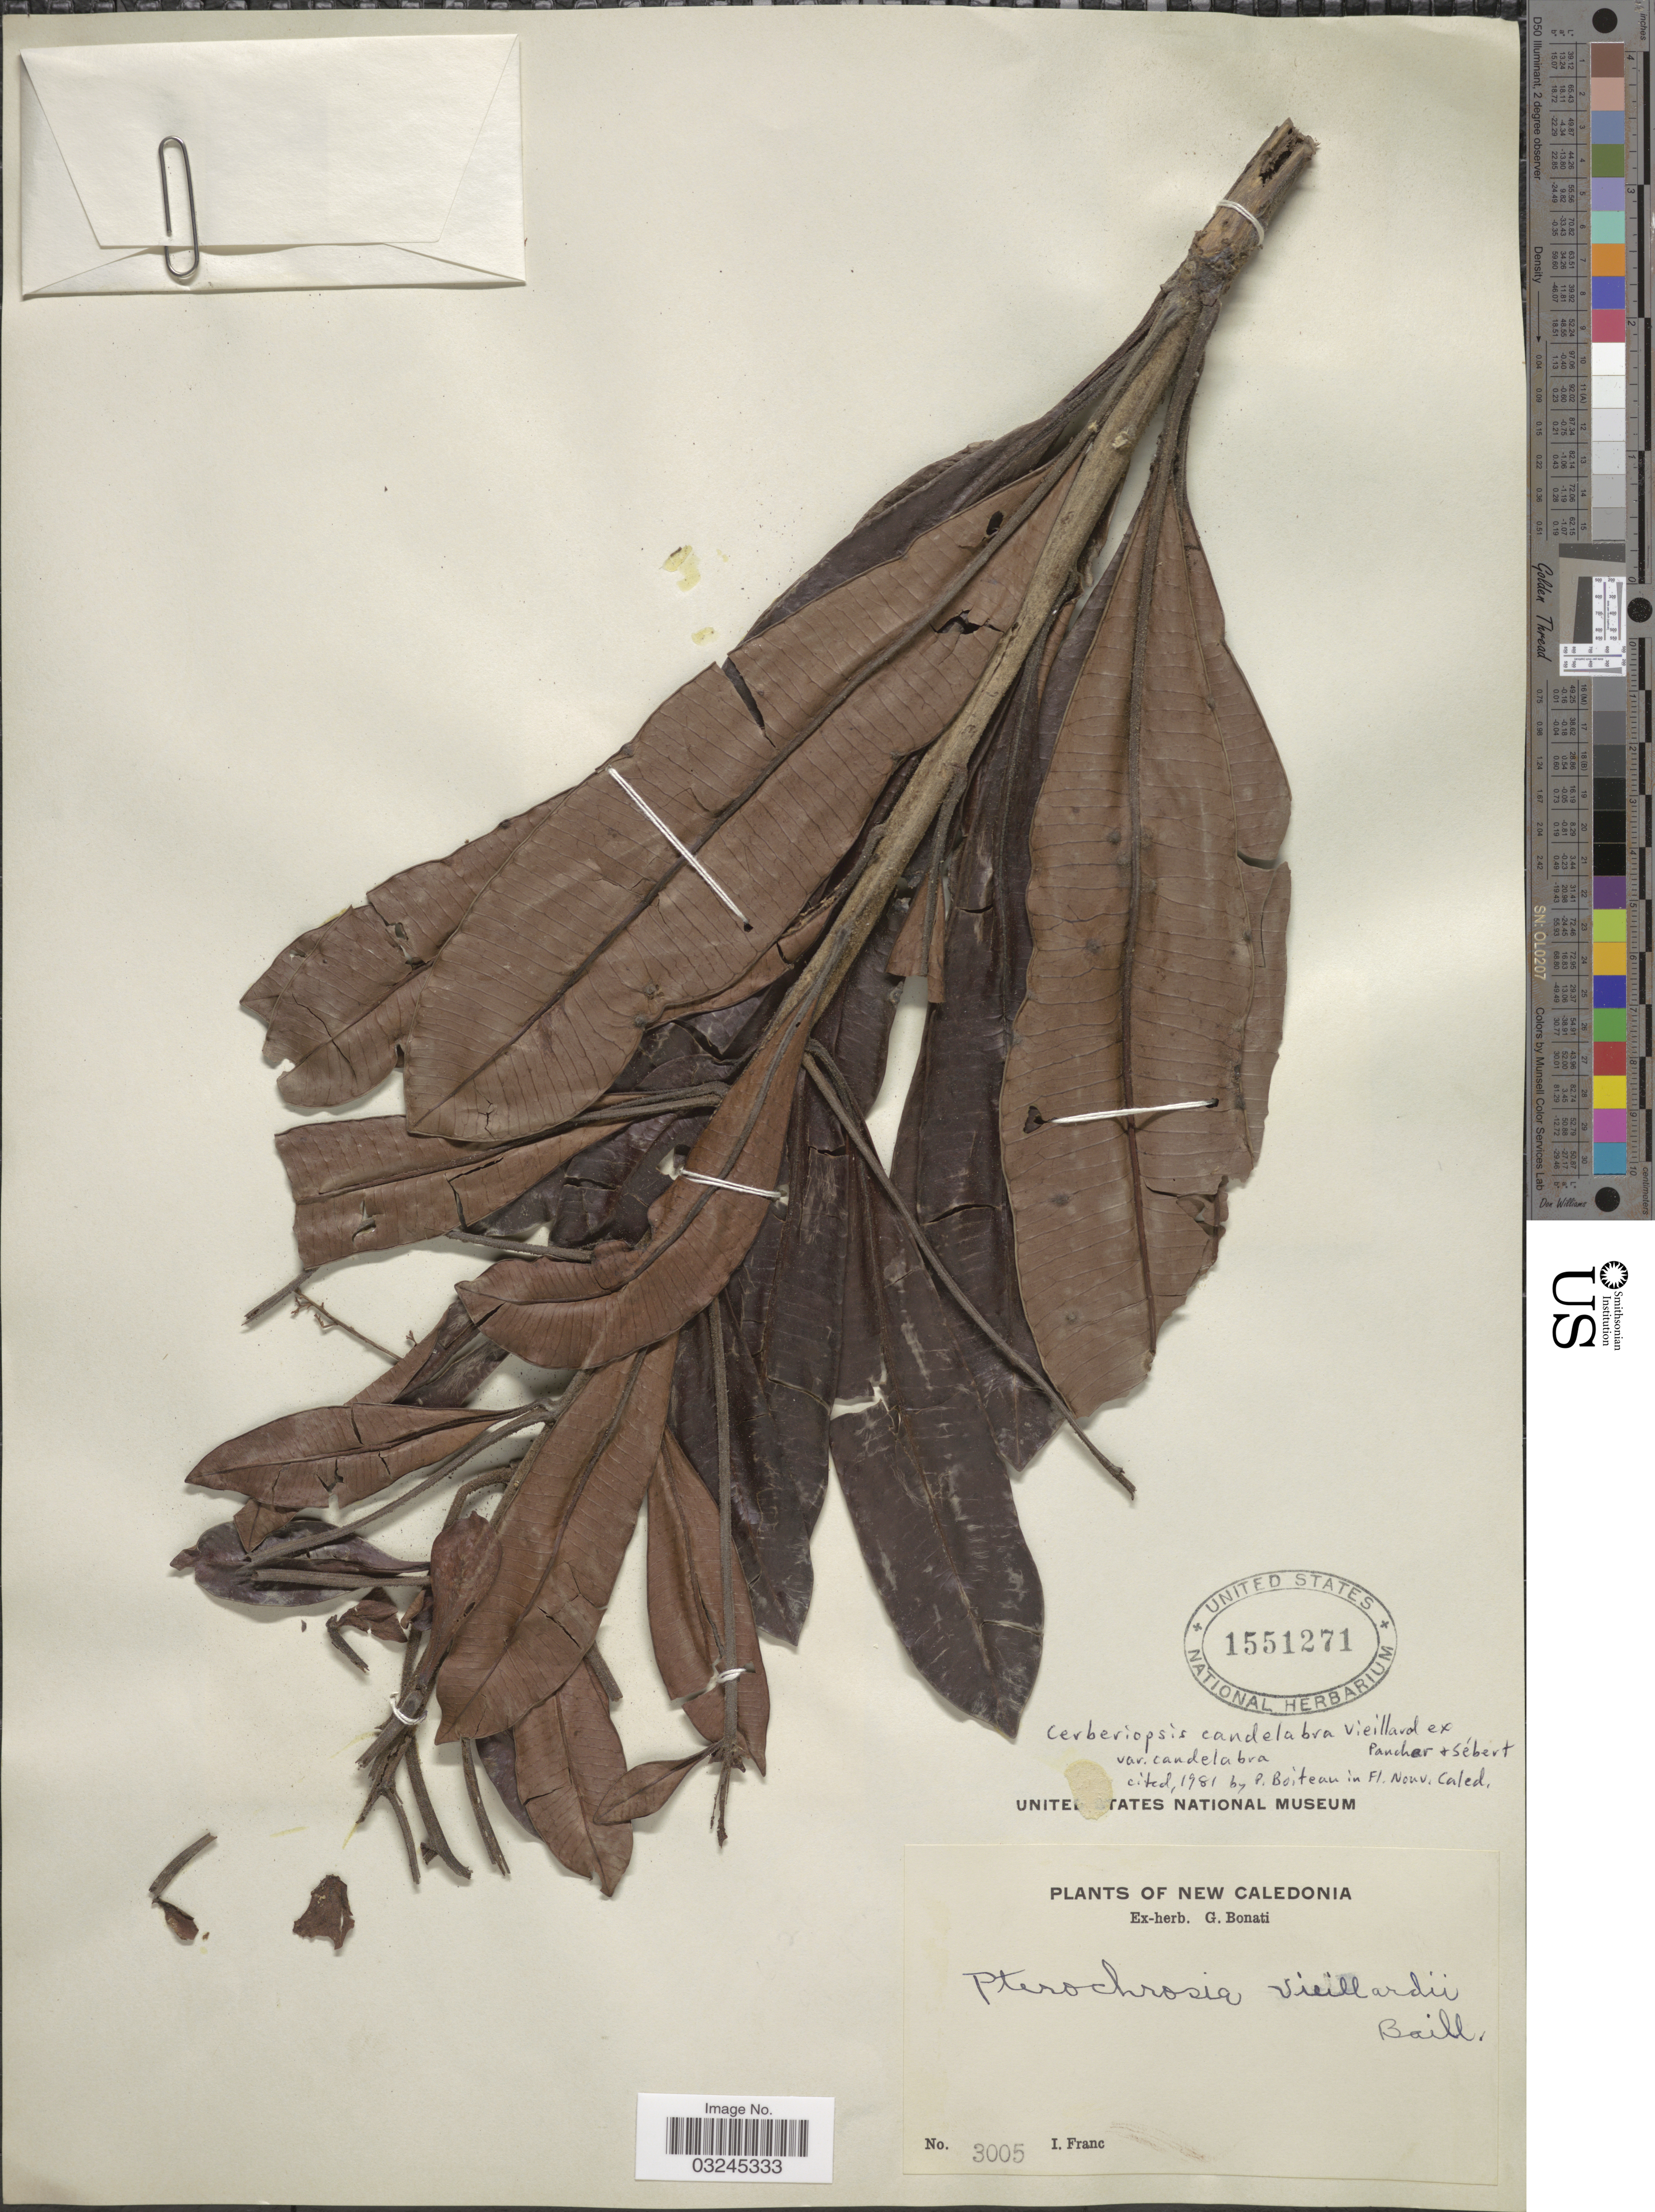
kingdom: Plantae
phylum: Tracheophyta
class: Magnoliopsida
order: Gentianales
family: Apocynaceae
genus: Cerberiopsis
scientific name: Cerberiopsis candelabra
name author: Vieill. ex Pancher & Sebert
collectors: I. Franc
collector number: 3005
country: New Caledonia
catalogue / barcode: US 1551271